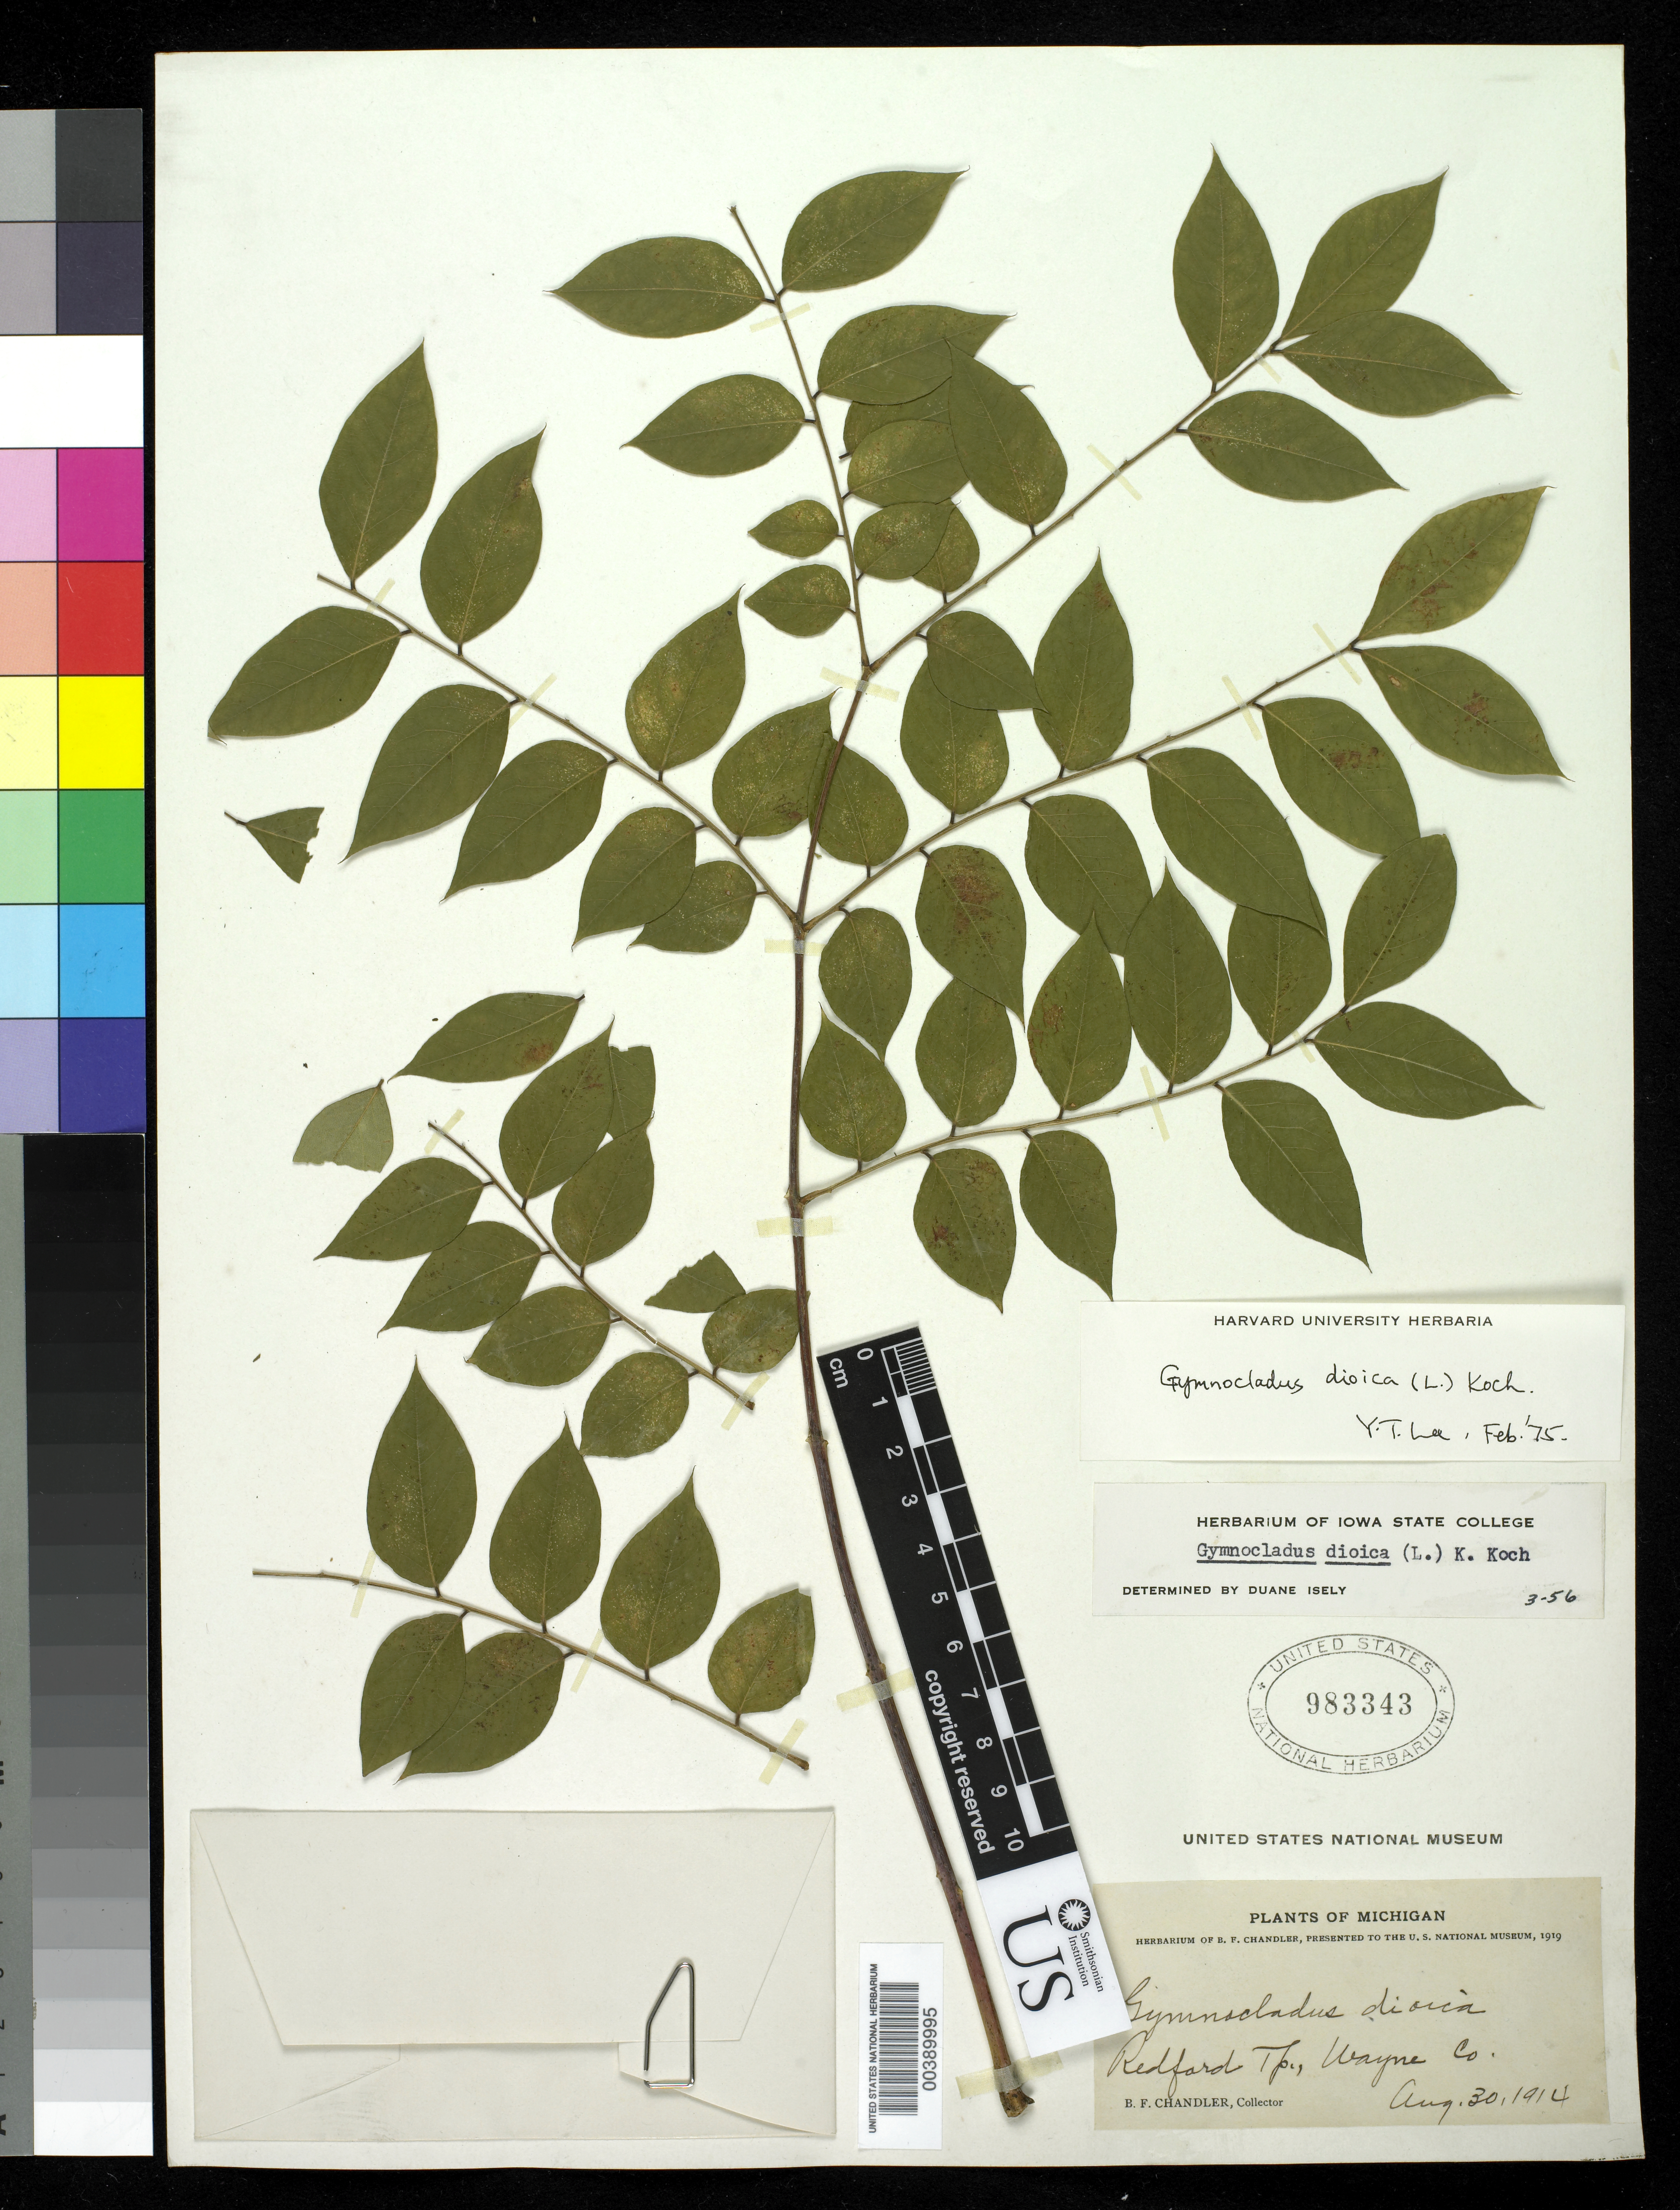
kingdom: Plantae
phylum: Tracheophyta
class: Magnoliopsida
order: Fabales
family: Fabaceae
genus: Gymnocladus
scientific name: Gymnocladus dioicus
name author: (L.) K. Koch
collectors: B. F. Chandler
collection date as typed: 30 Aug 1914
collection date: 1914-08-30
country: United States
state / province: Michigan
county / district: Wayne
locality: Redford township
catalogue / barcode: US 983343